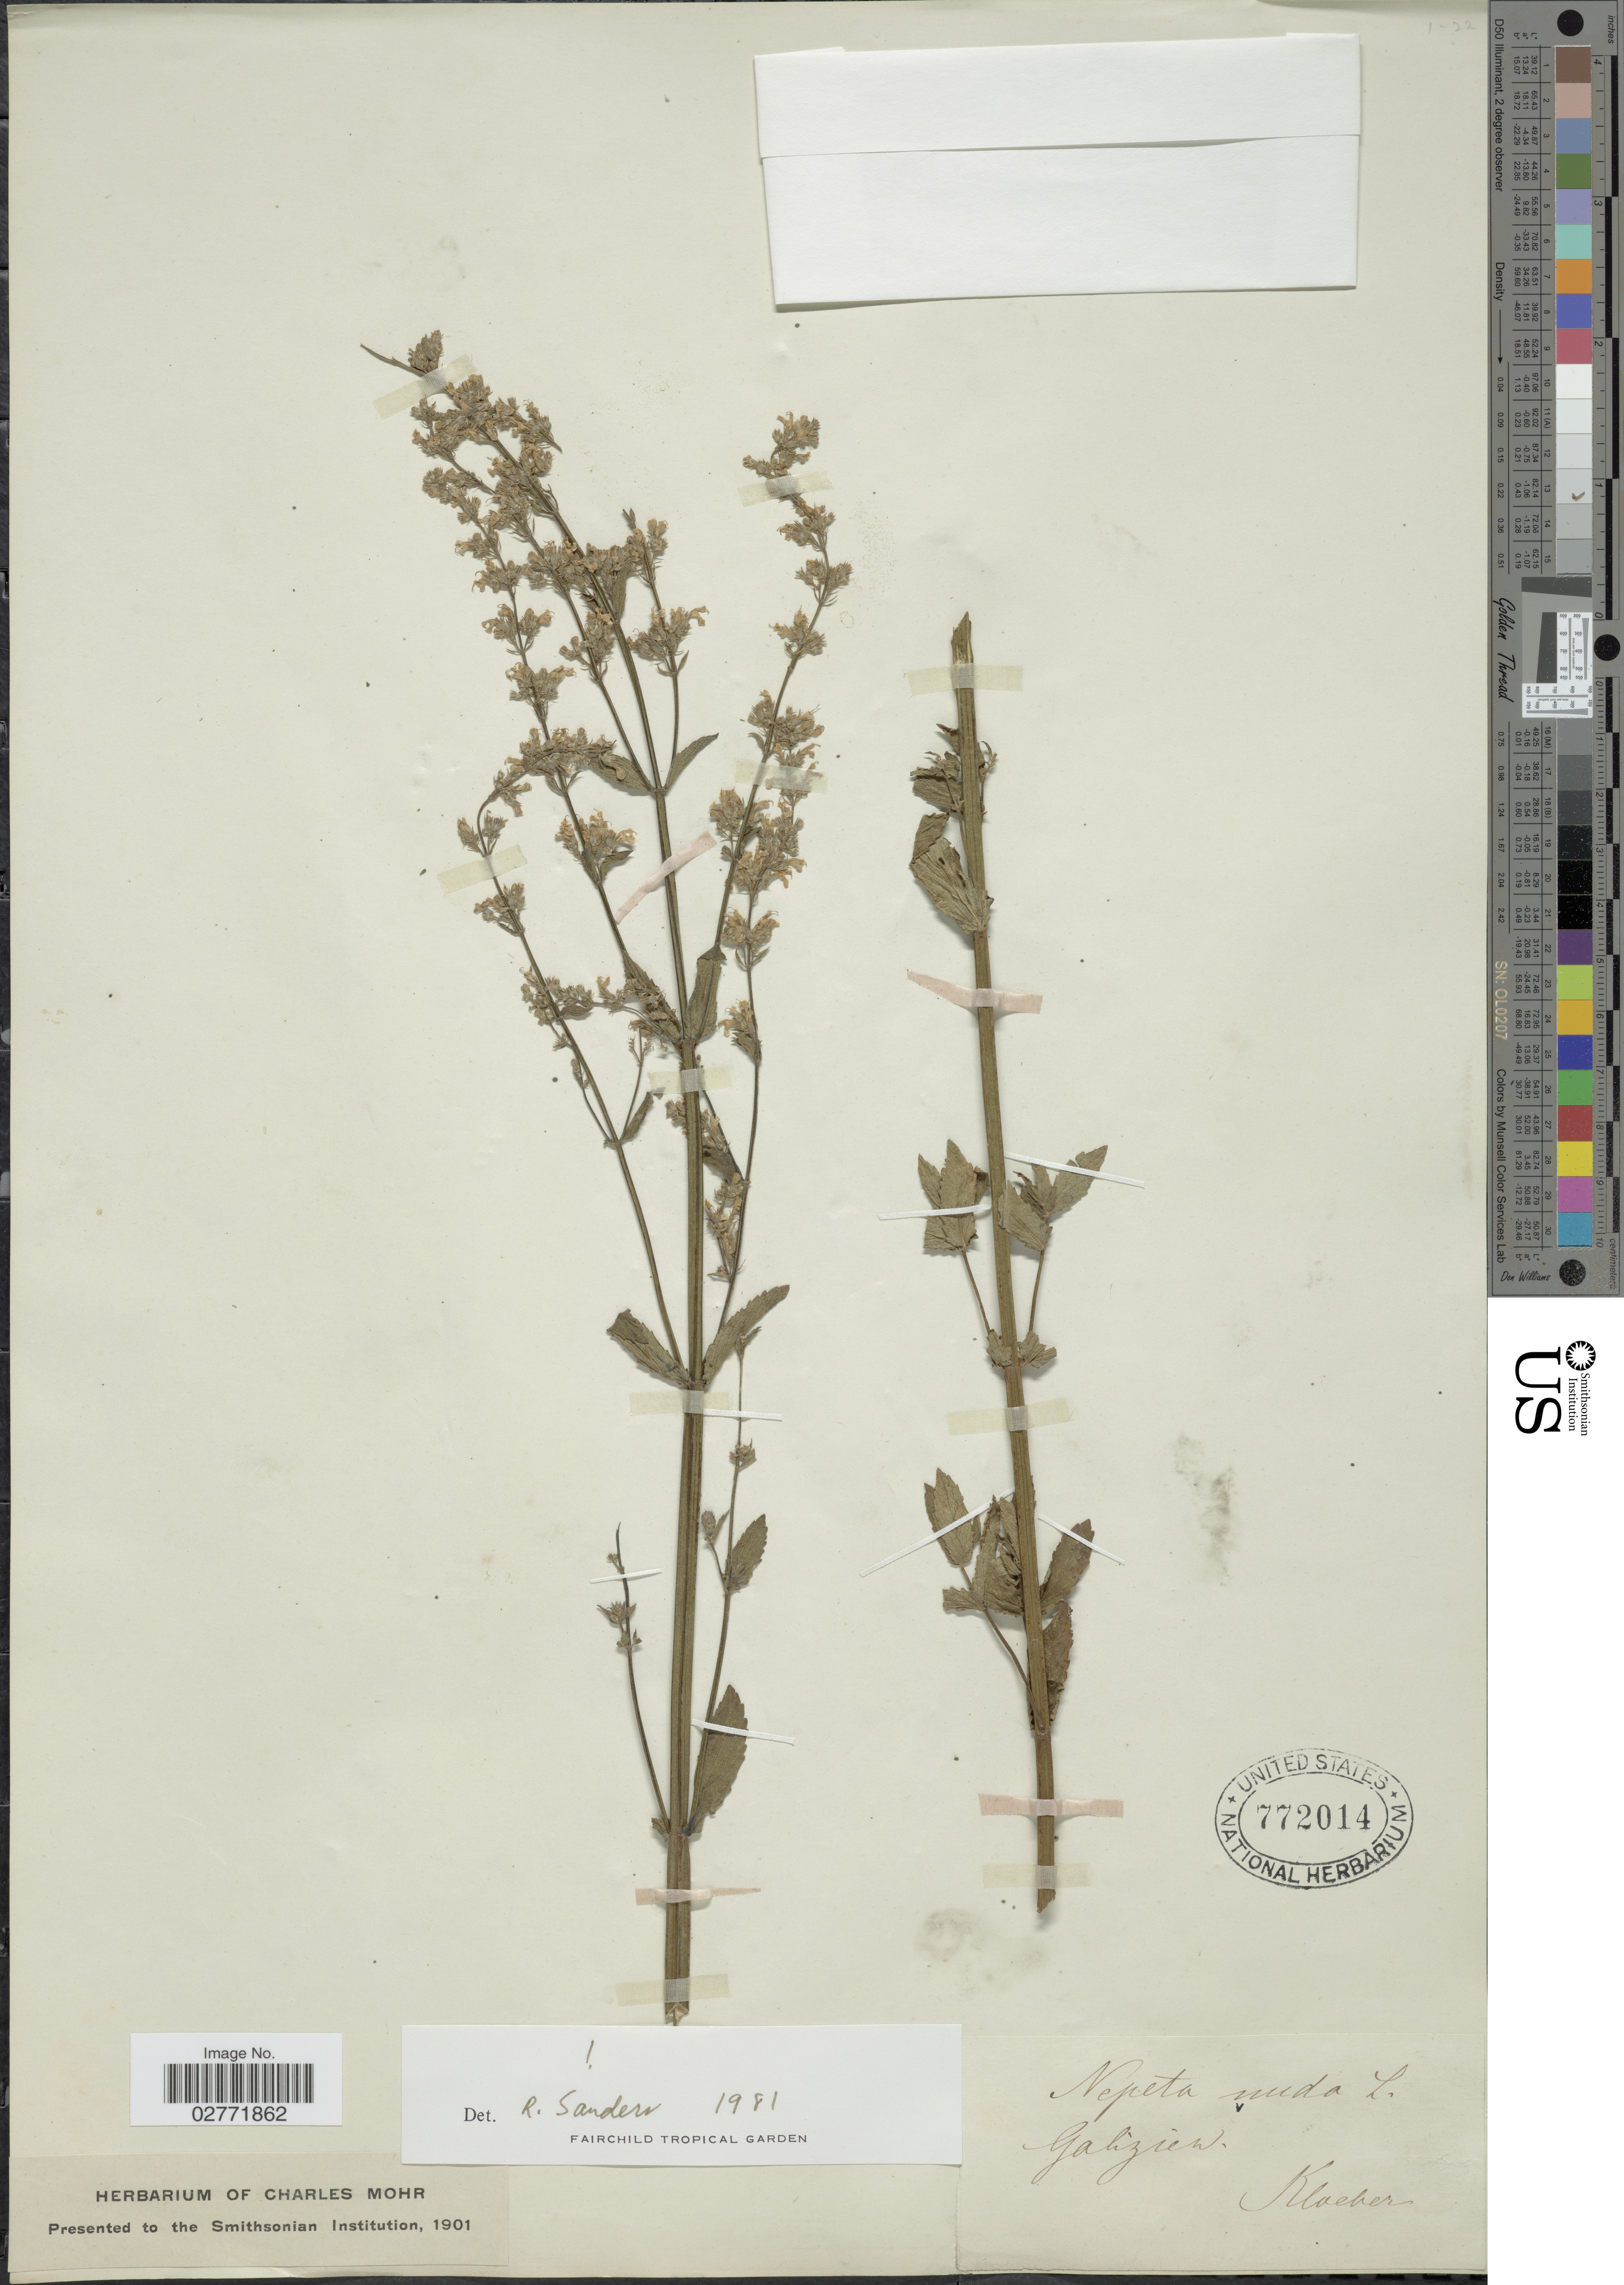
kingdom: Plantae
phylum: Tracheophyta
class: Magnoliopsida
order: Lamiales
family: Lamiaceae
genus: Nepeta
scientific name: Nepeta nuda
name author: L.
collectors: Kloeber, --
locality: Galizien.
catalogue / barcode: US 772014